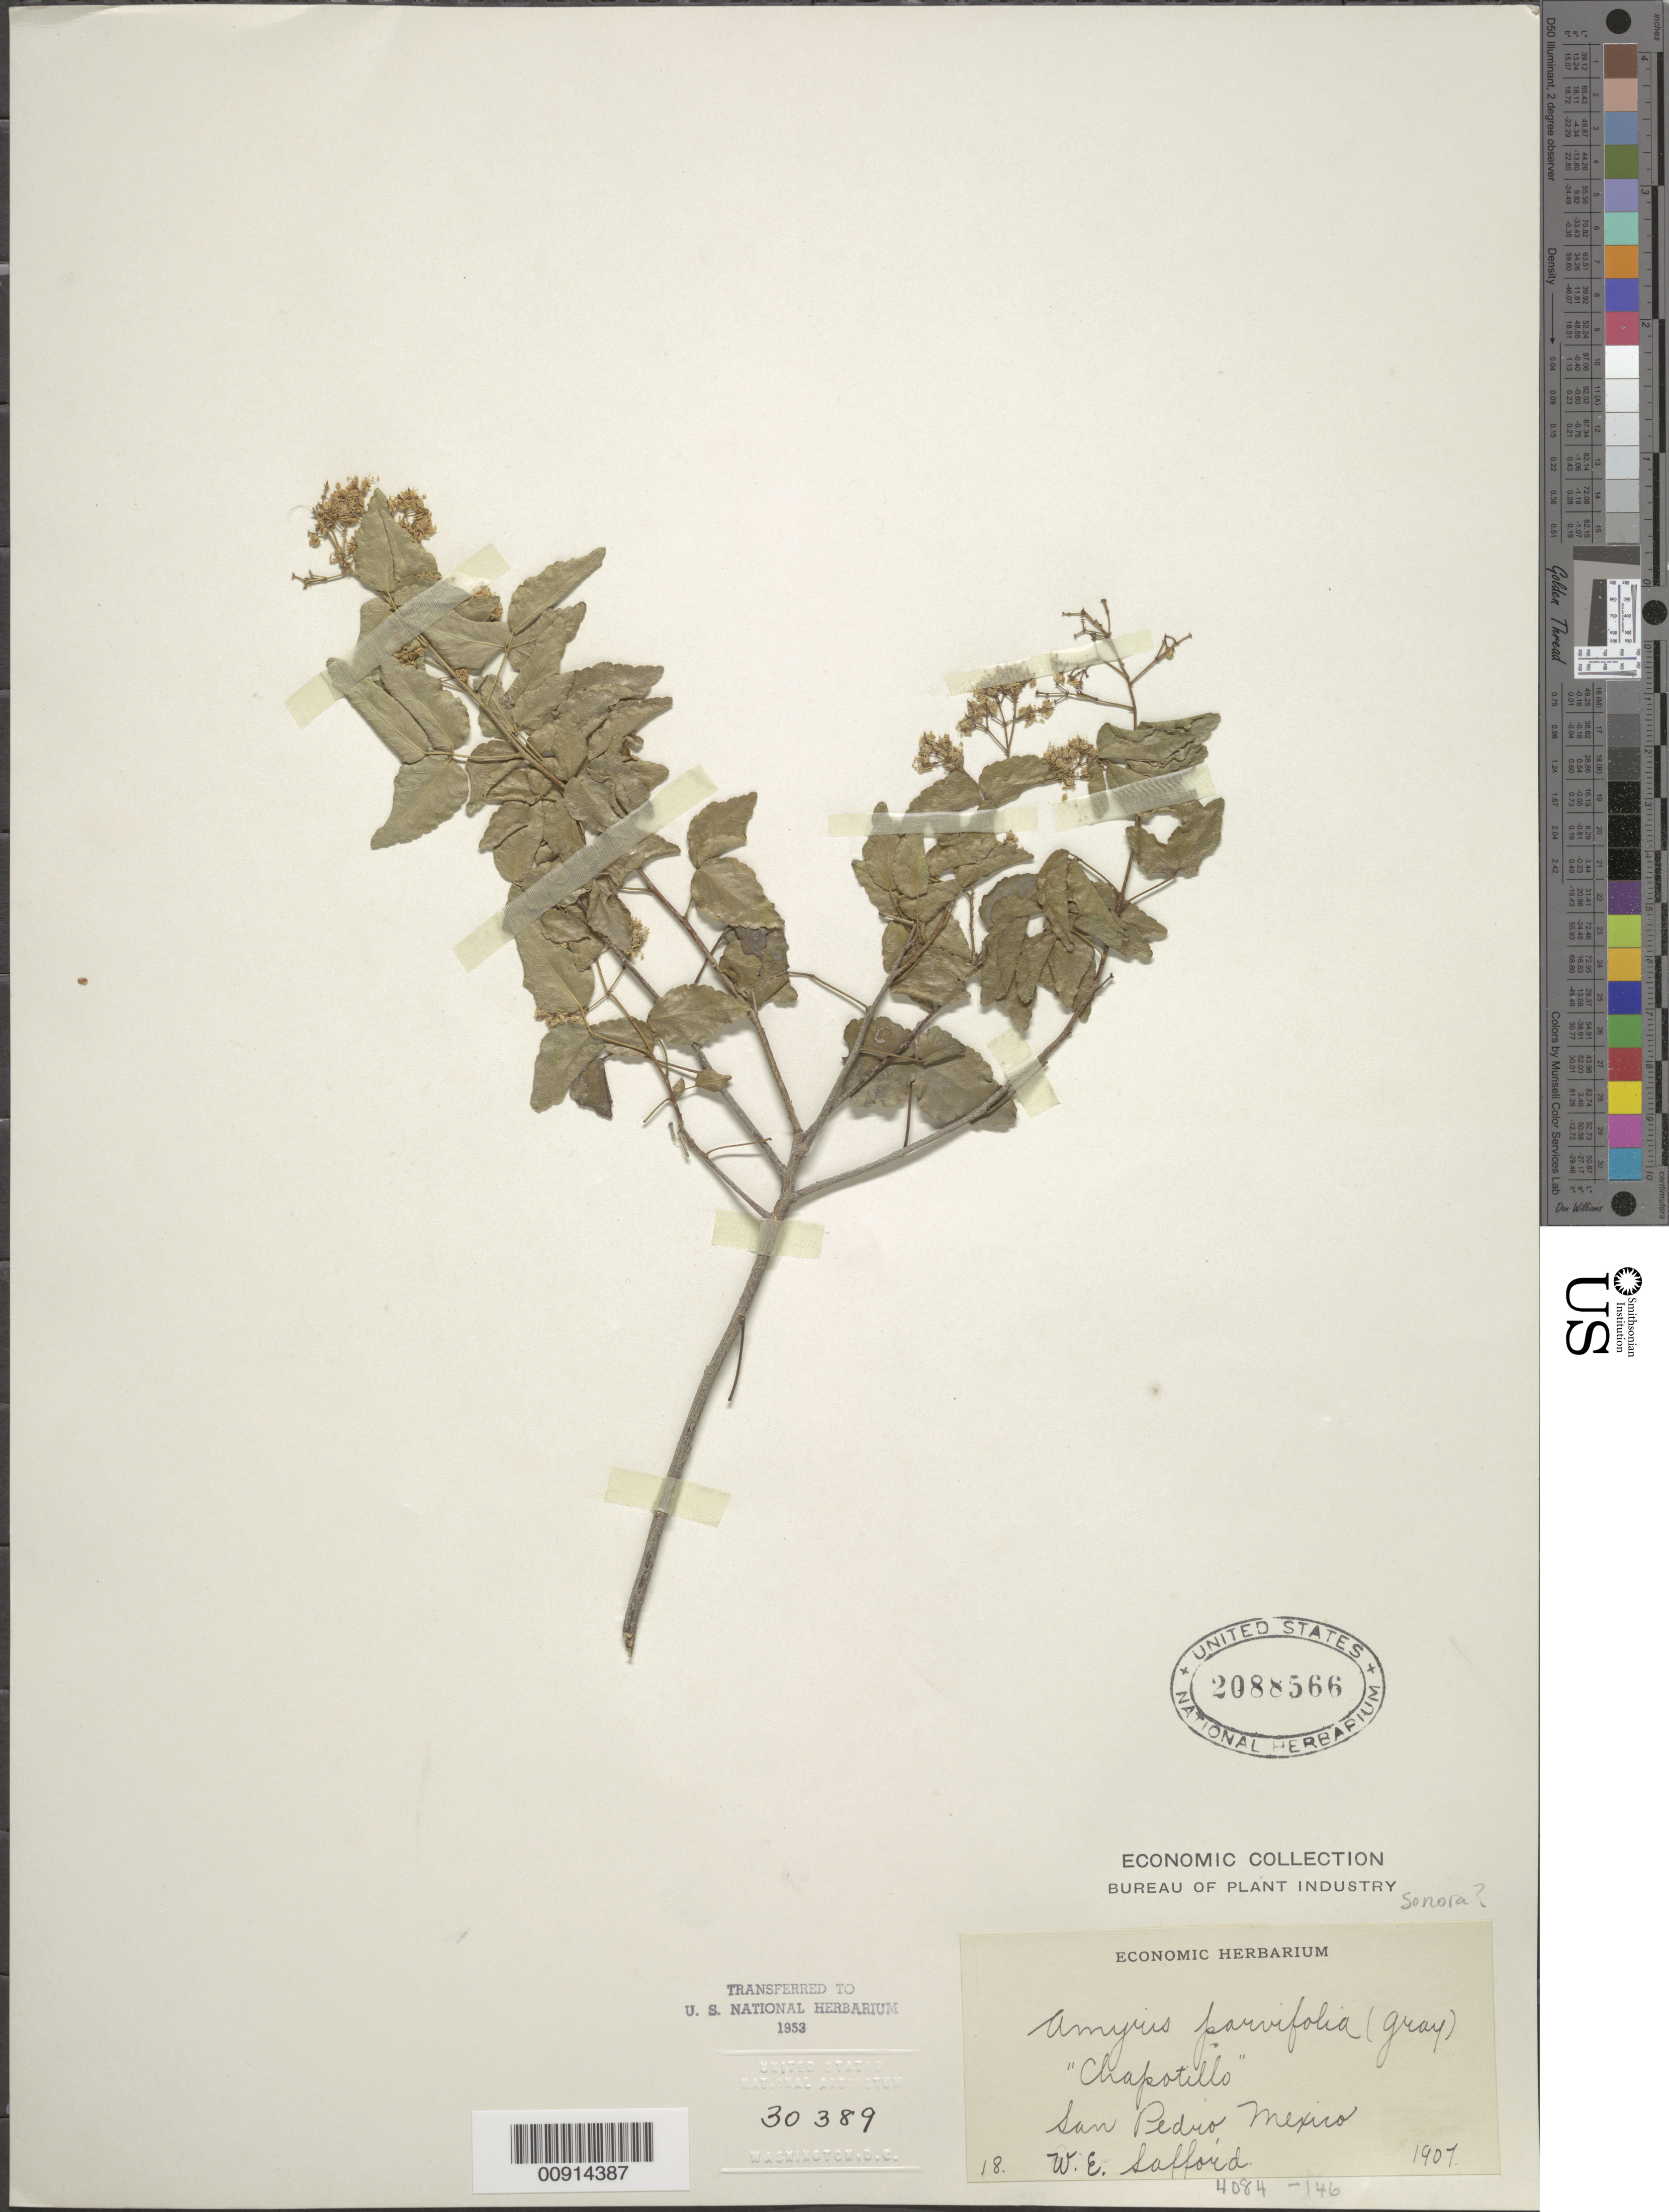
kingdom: Plantae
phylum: Tracheophyta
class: Magnoliopsida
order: Sapindales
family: Rutaceae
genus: Amyris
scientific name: Amyris parvifolia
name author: A. Gray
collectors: W. E. Safford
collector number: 18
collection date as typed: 1907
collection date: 1907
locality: San Pedro, Mexico.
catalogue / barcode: US 2088566